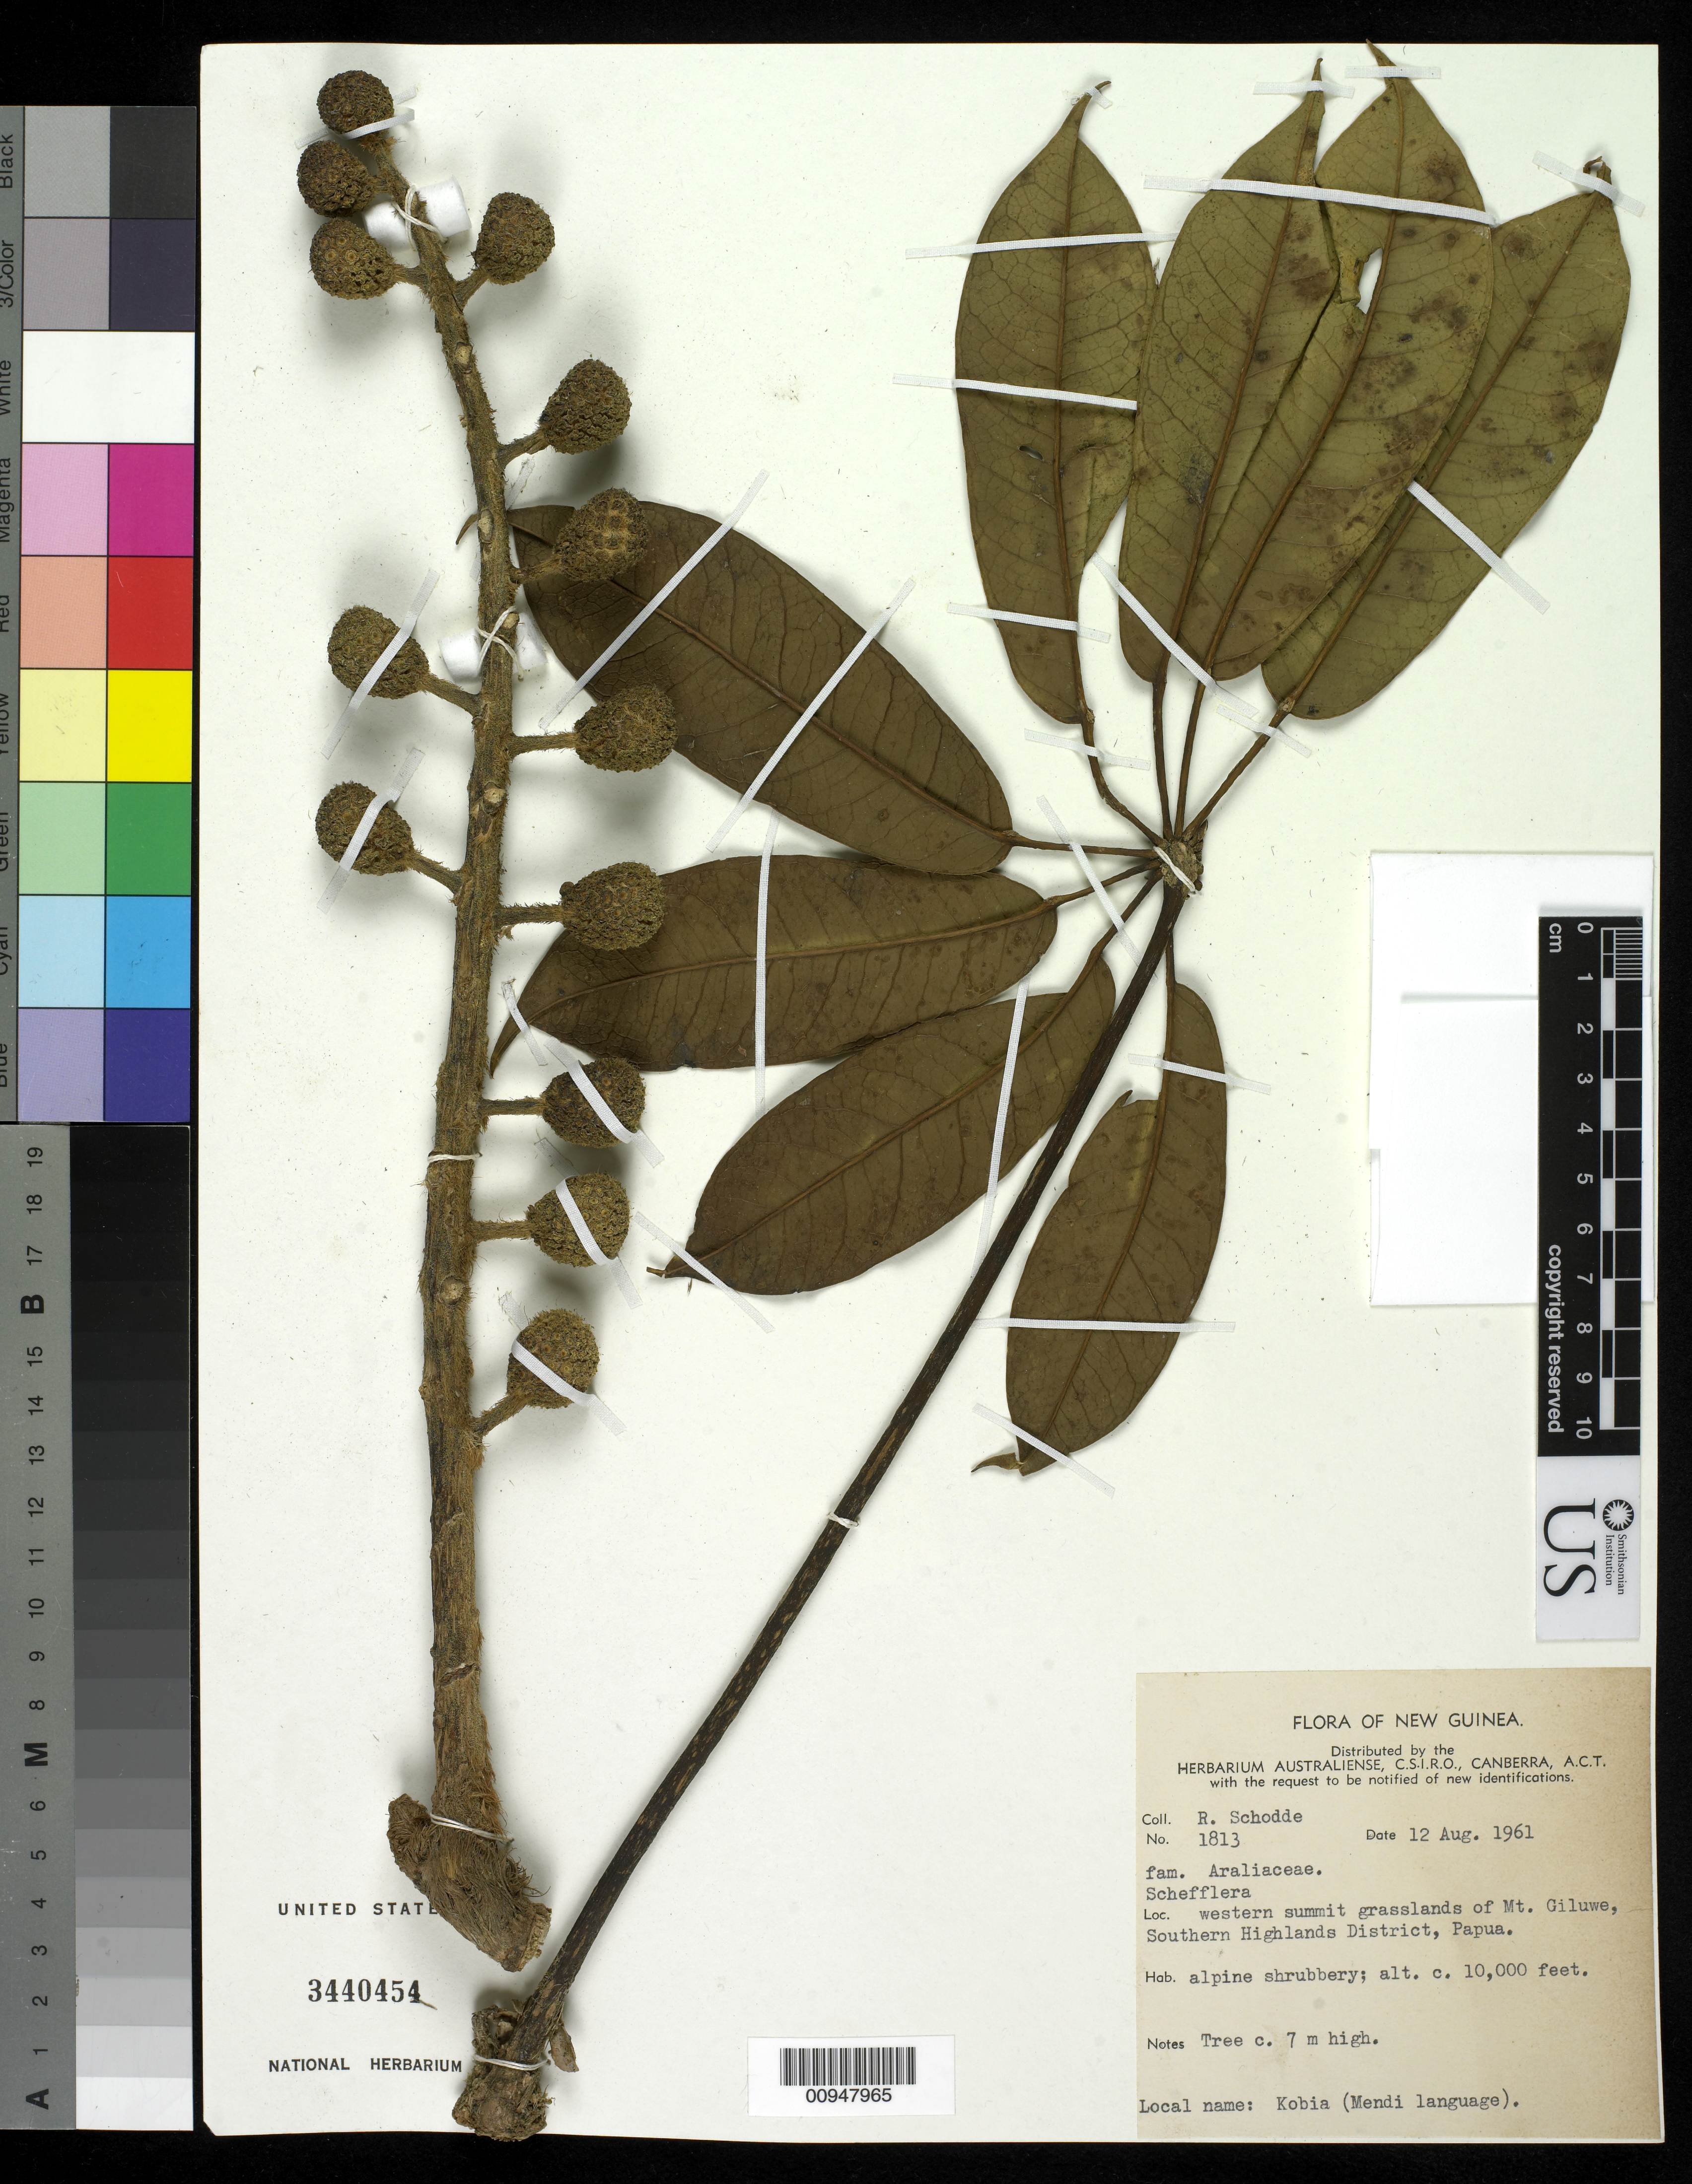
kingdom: Plantae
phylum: Tracheophyta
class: Magnoliopsida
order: Apiales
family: Araliaceae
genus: Schefflera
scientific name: Schefflera straminea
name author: Frodin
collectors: R. Schodde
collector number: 1813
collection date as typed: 12 Aug 1961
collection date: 1961-08-12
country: Papua New Guinea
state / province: Southern Highlands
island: New Guinea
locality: Western summit grasslands of Mt. Giluwe.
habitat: Alpine shrubbery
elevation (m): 3048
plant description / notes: Previously imaged for EarthWatch Pacific Ethnobotany Project. -MJD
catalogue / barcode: US 3440454